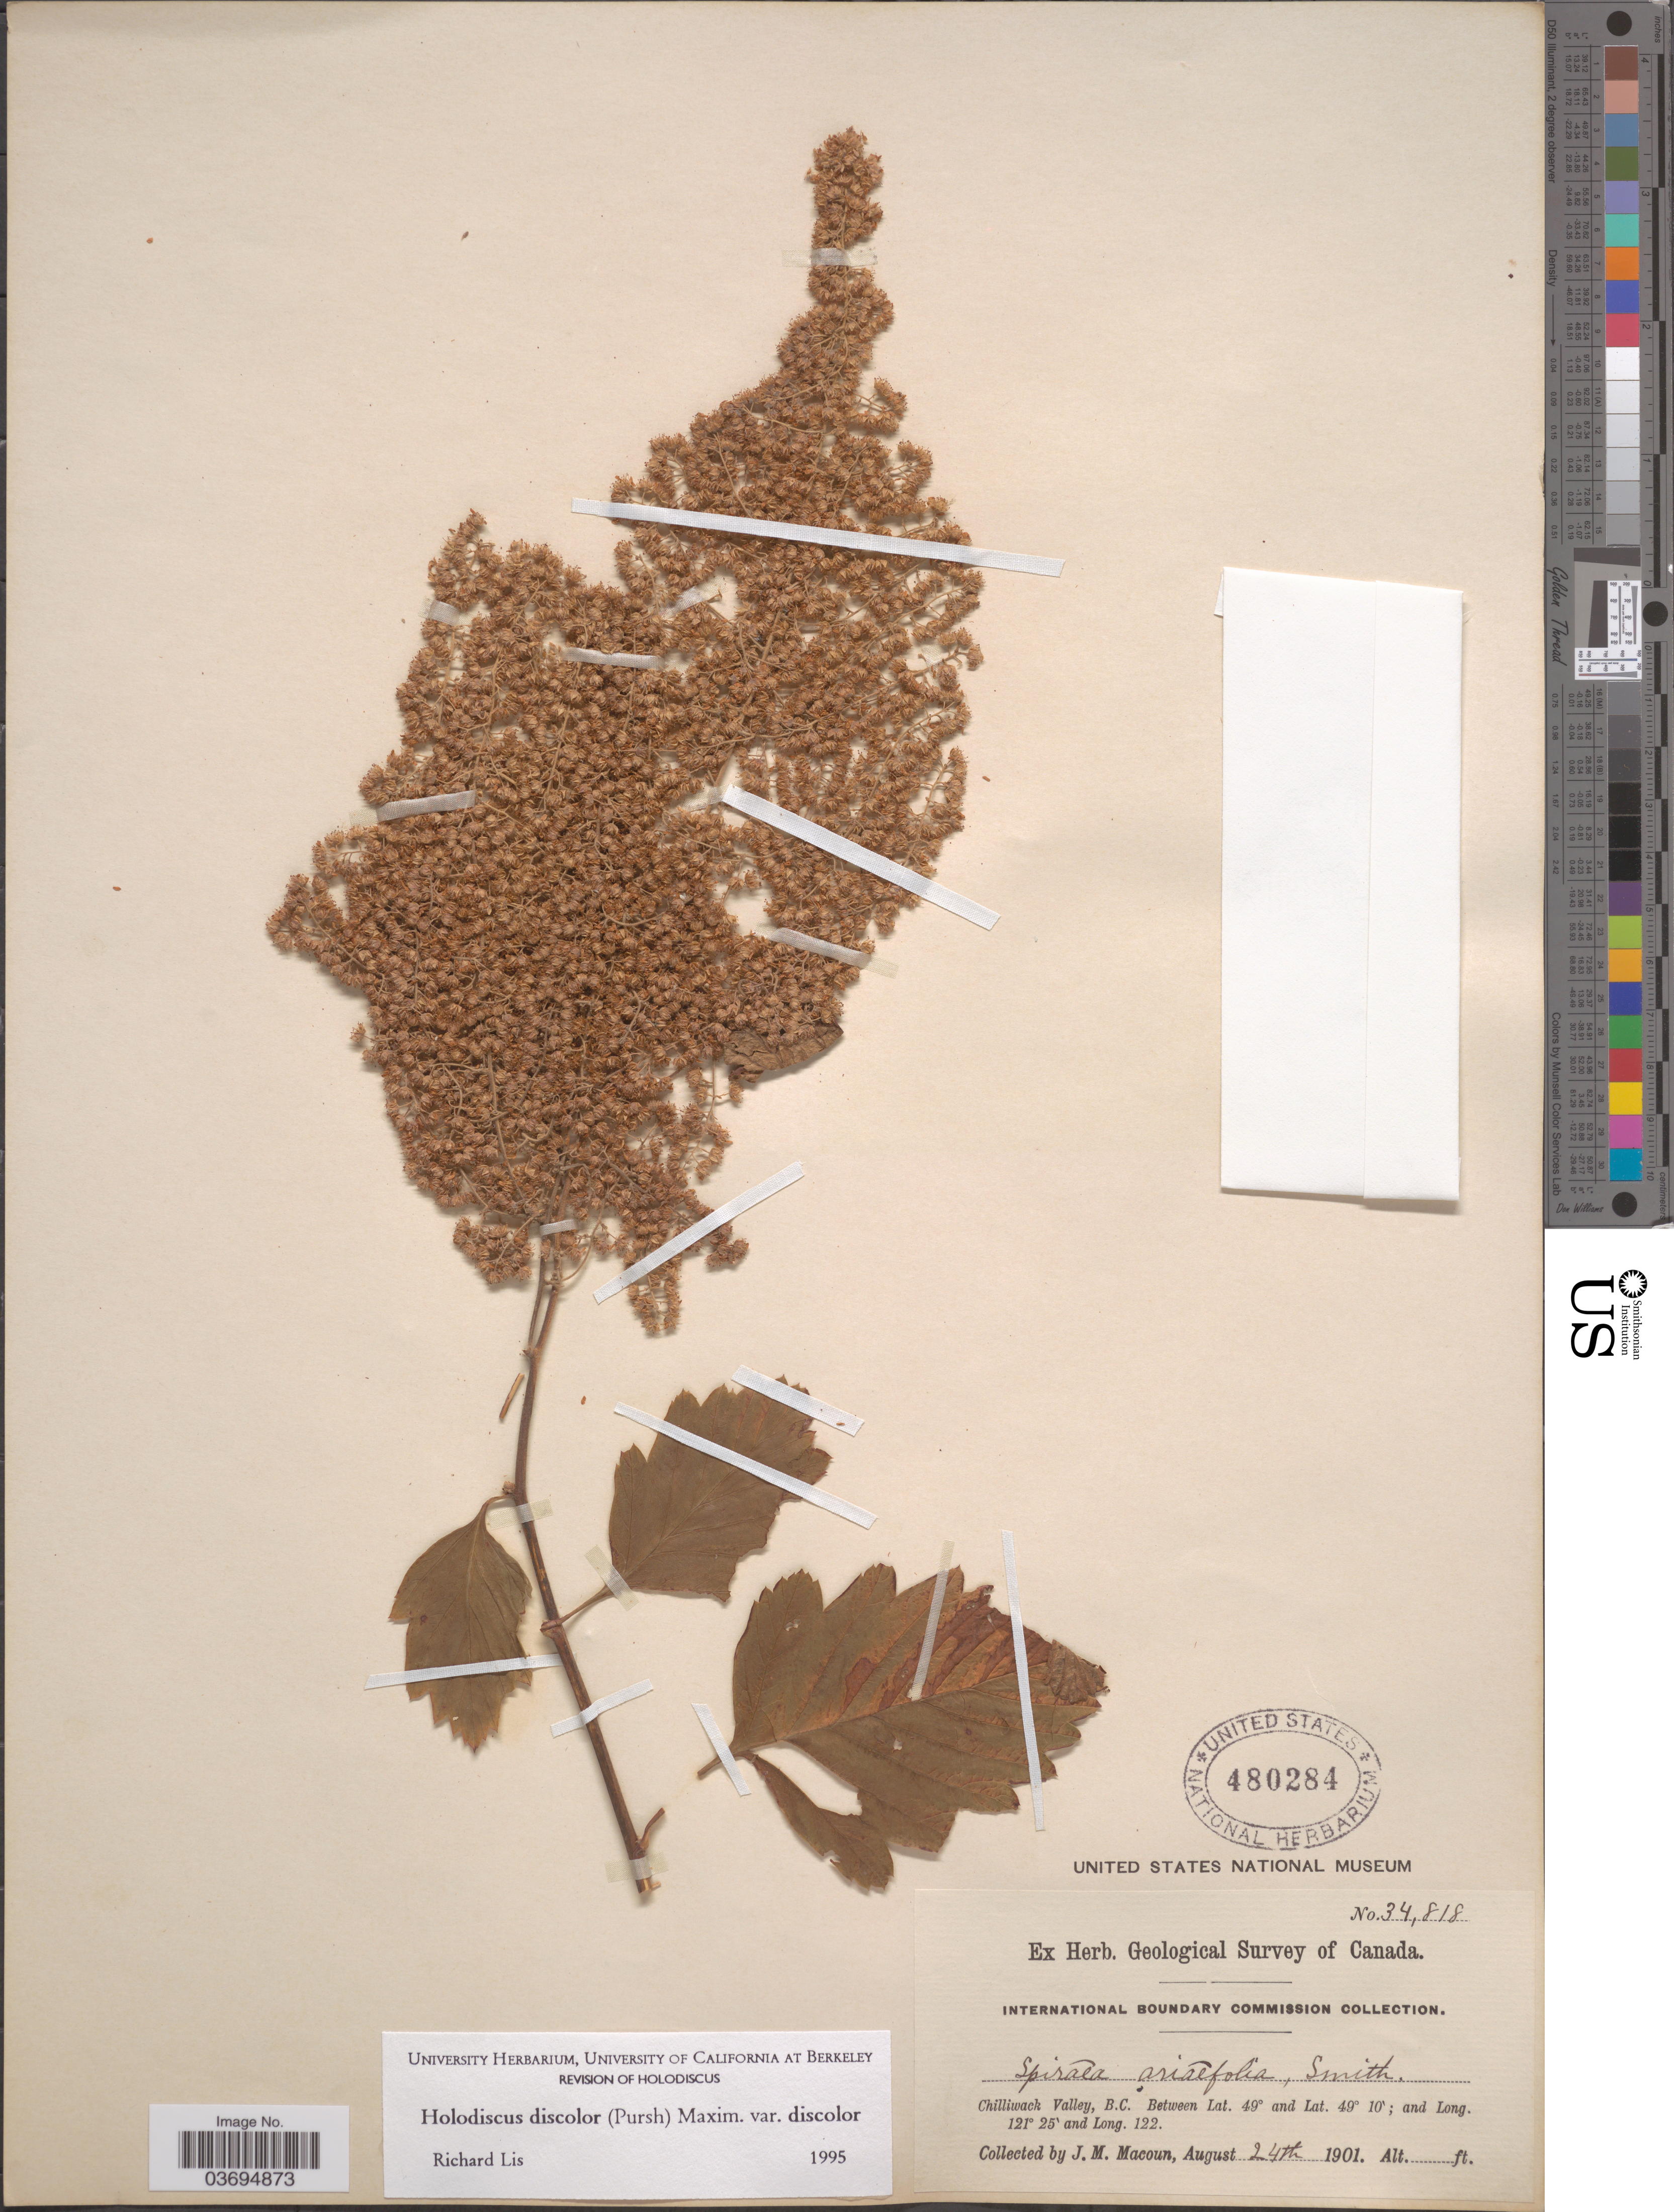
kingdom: Plantae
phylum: Tracheophyta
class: Magnoliopsida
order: Rosales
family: Rosaceae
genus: Holodiscus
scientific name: Holodiscus discolor var. discolor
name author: (Pursh) Maxim.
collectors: J. M. Macoun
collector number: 34818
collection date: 1901-08-24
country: Canada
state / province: British Columbia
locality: Chilliwack Valley, B.C.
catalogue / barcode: US 480284